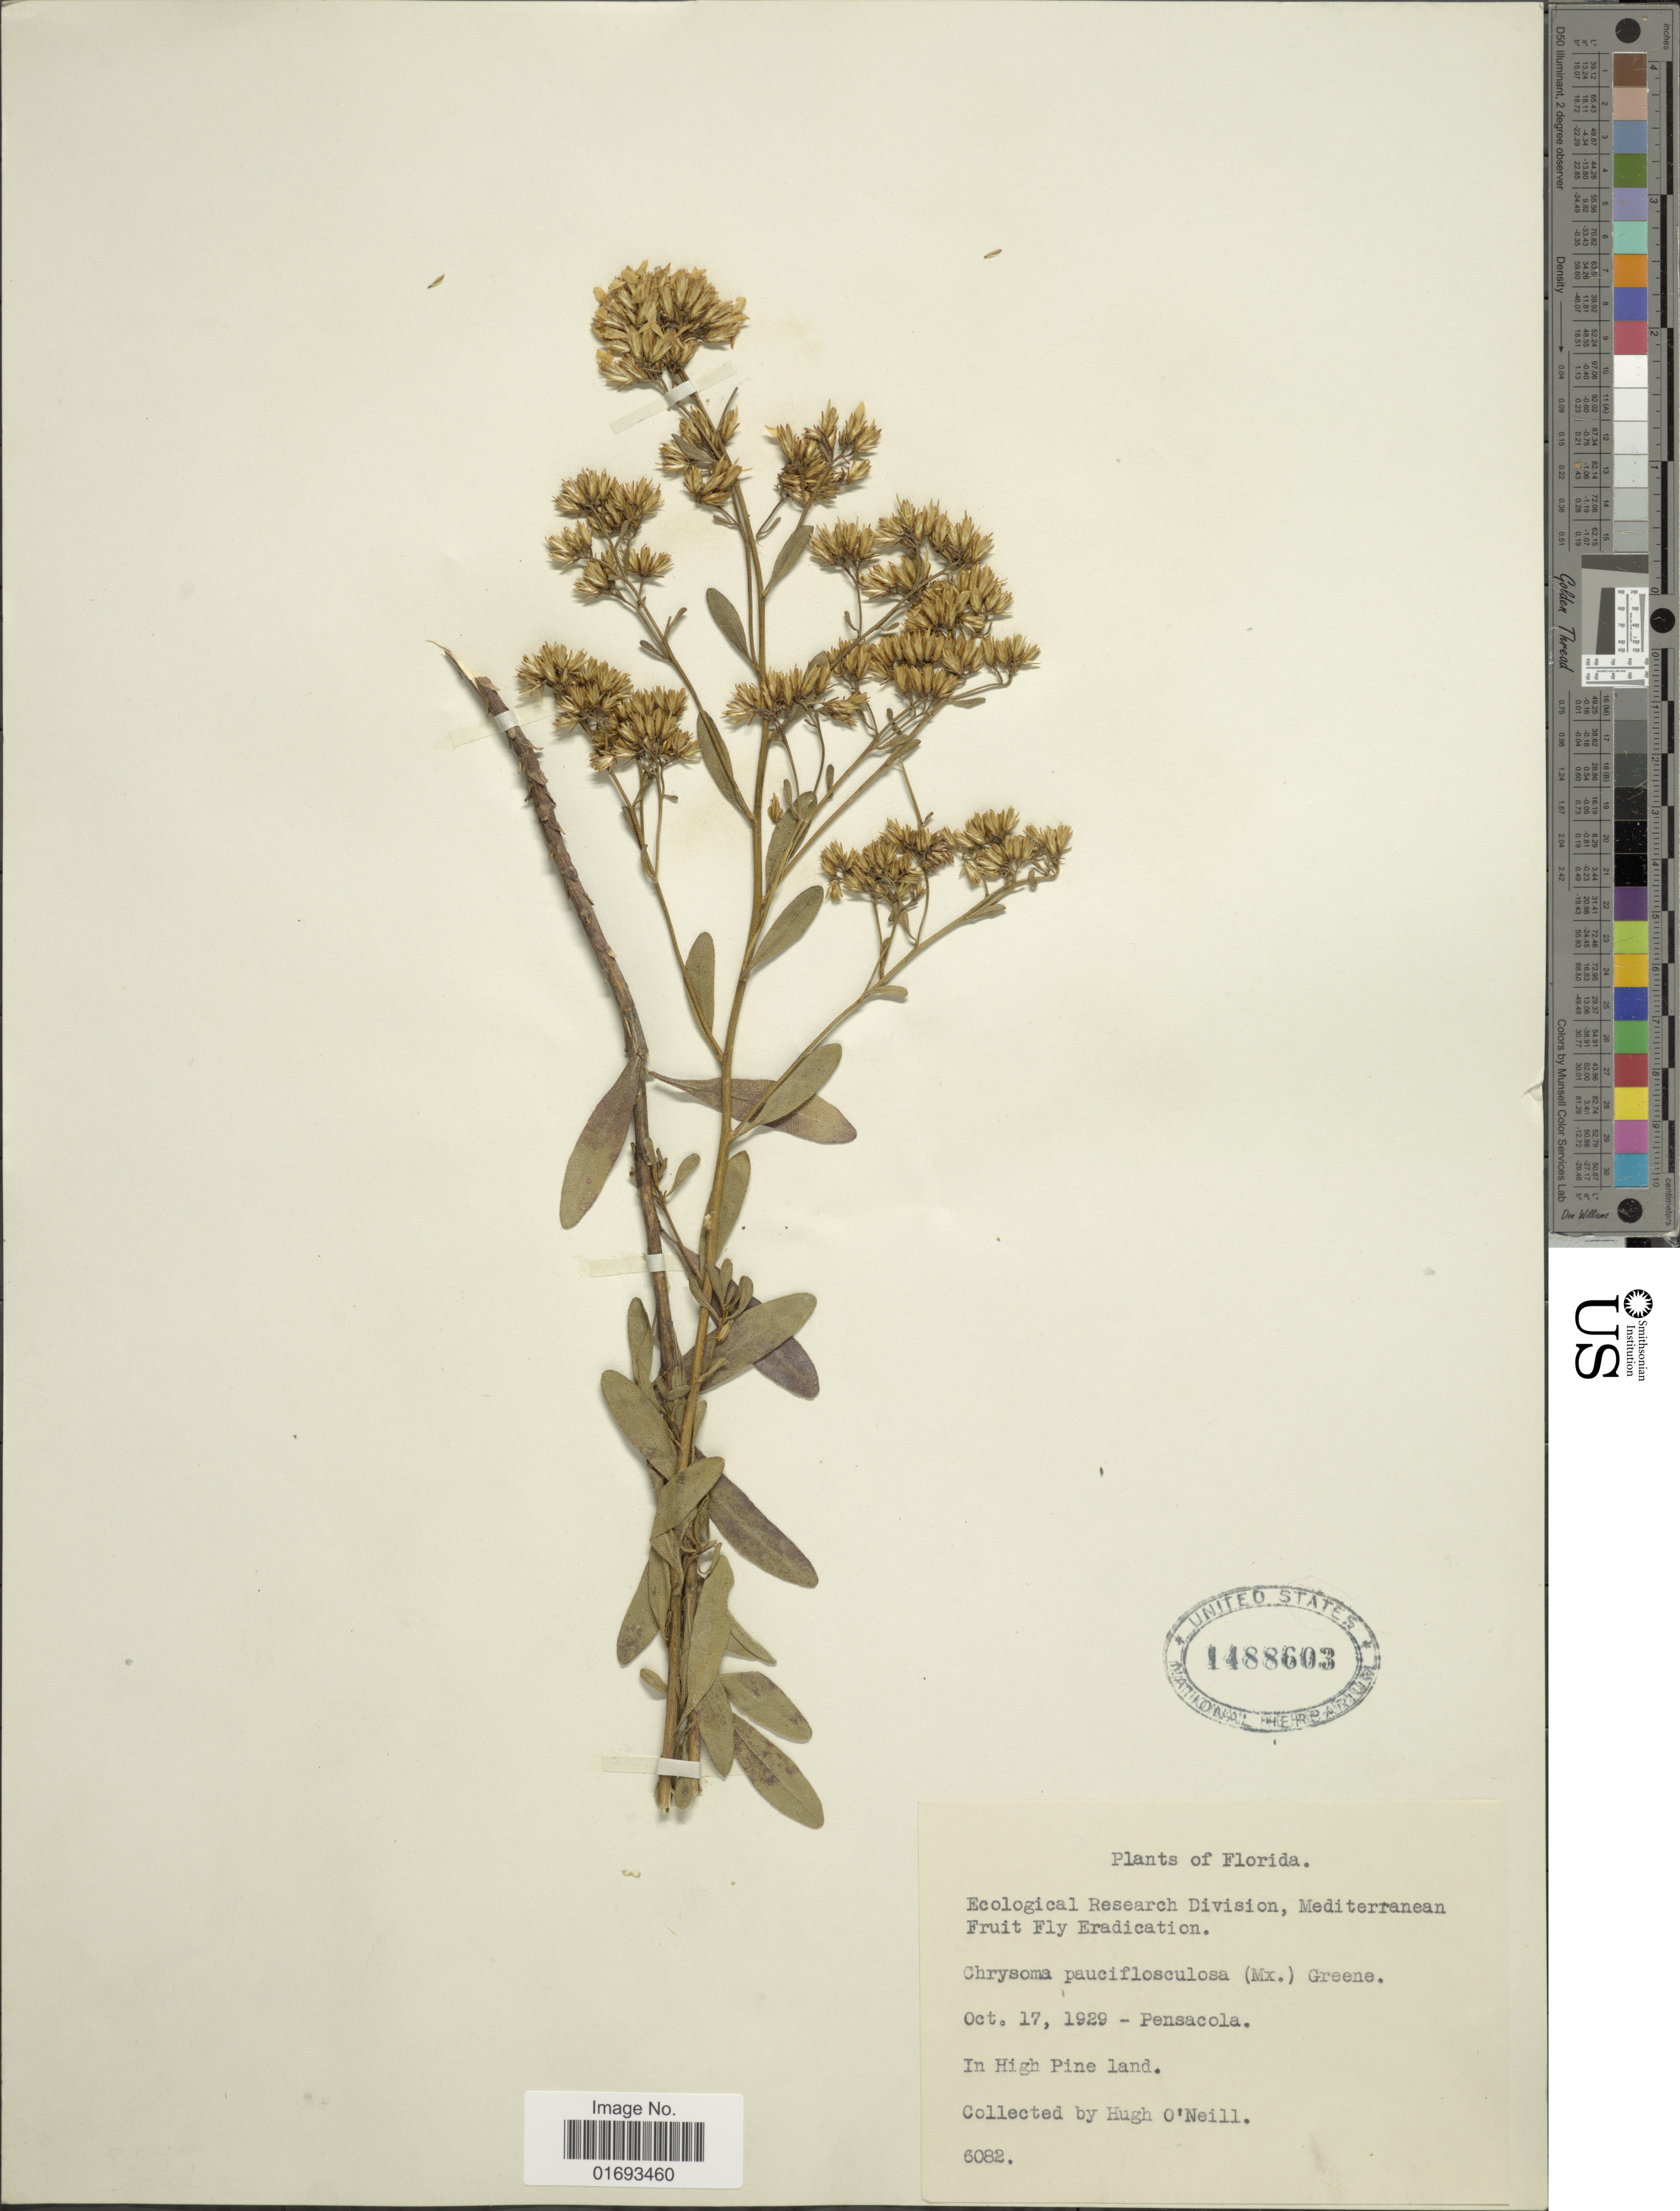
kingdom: Plantae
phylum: Tracheophyta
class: Magnoliopsida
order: Asterales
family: Asteraceae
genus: Chrysoma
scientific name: Chrysoma pauciflosculosa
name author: (Michx.) Greene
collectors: H. O'neil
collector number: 6082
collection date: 1929-10-17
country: United States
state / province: Florida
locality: In pineland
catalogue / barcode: US 1488603